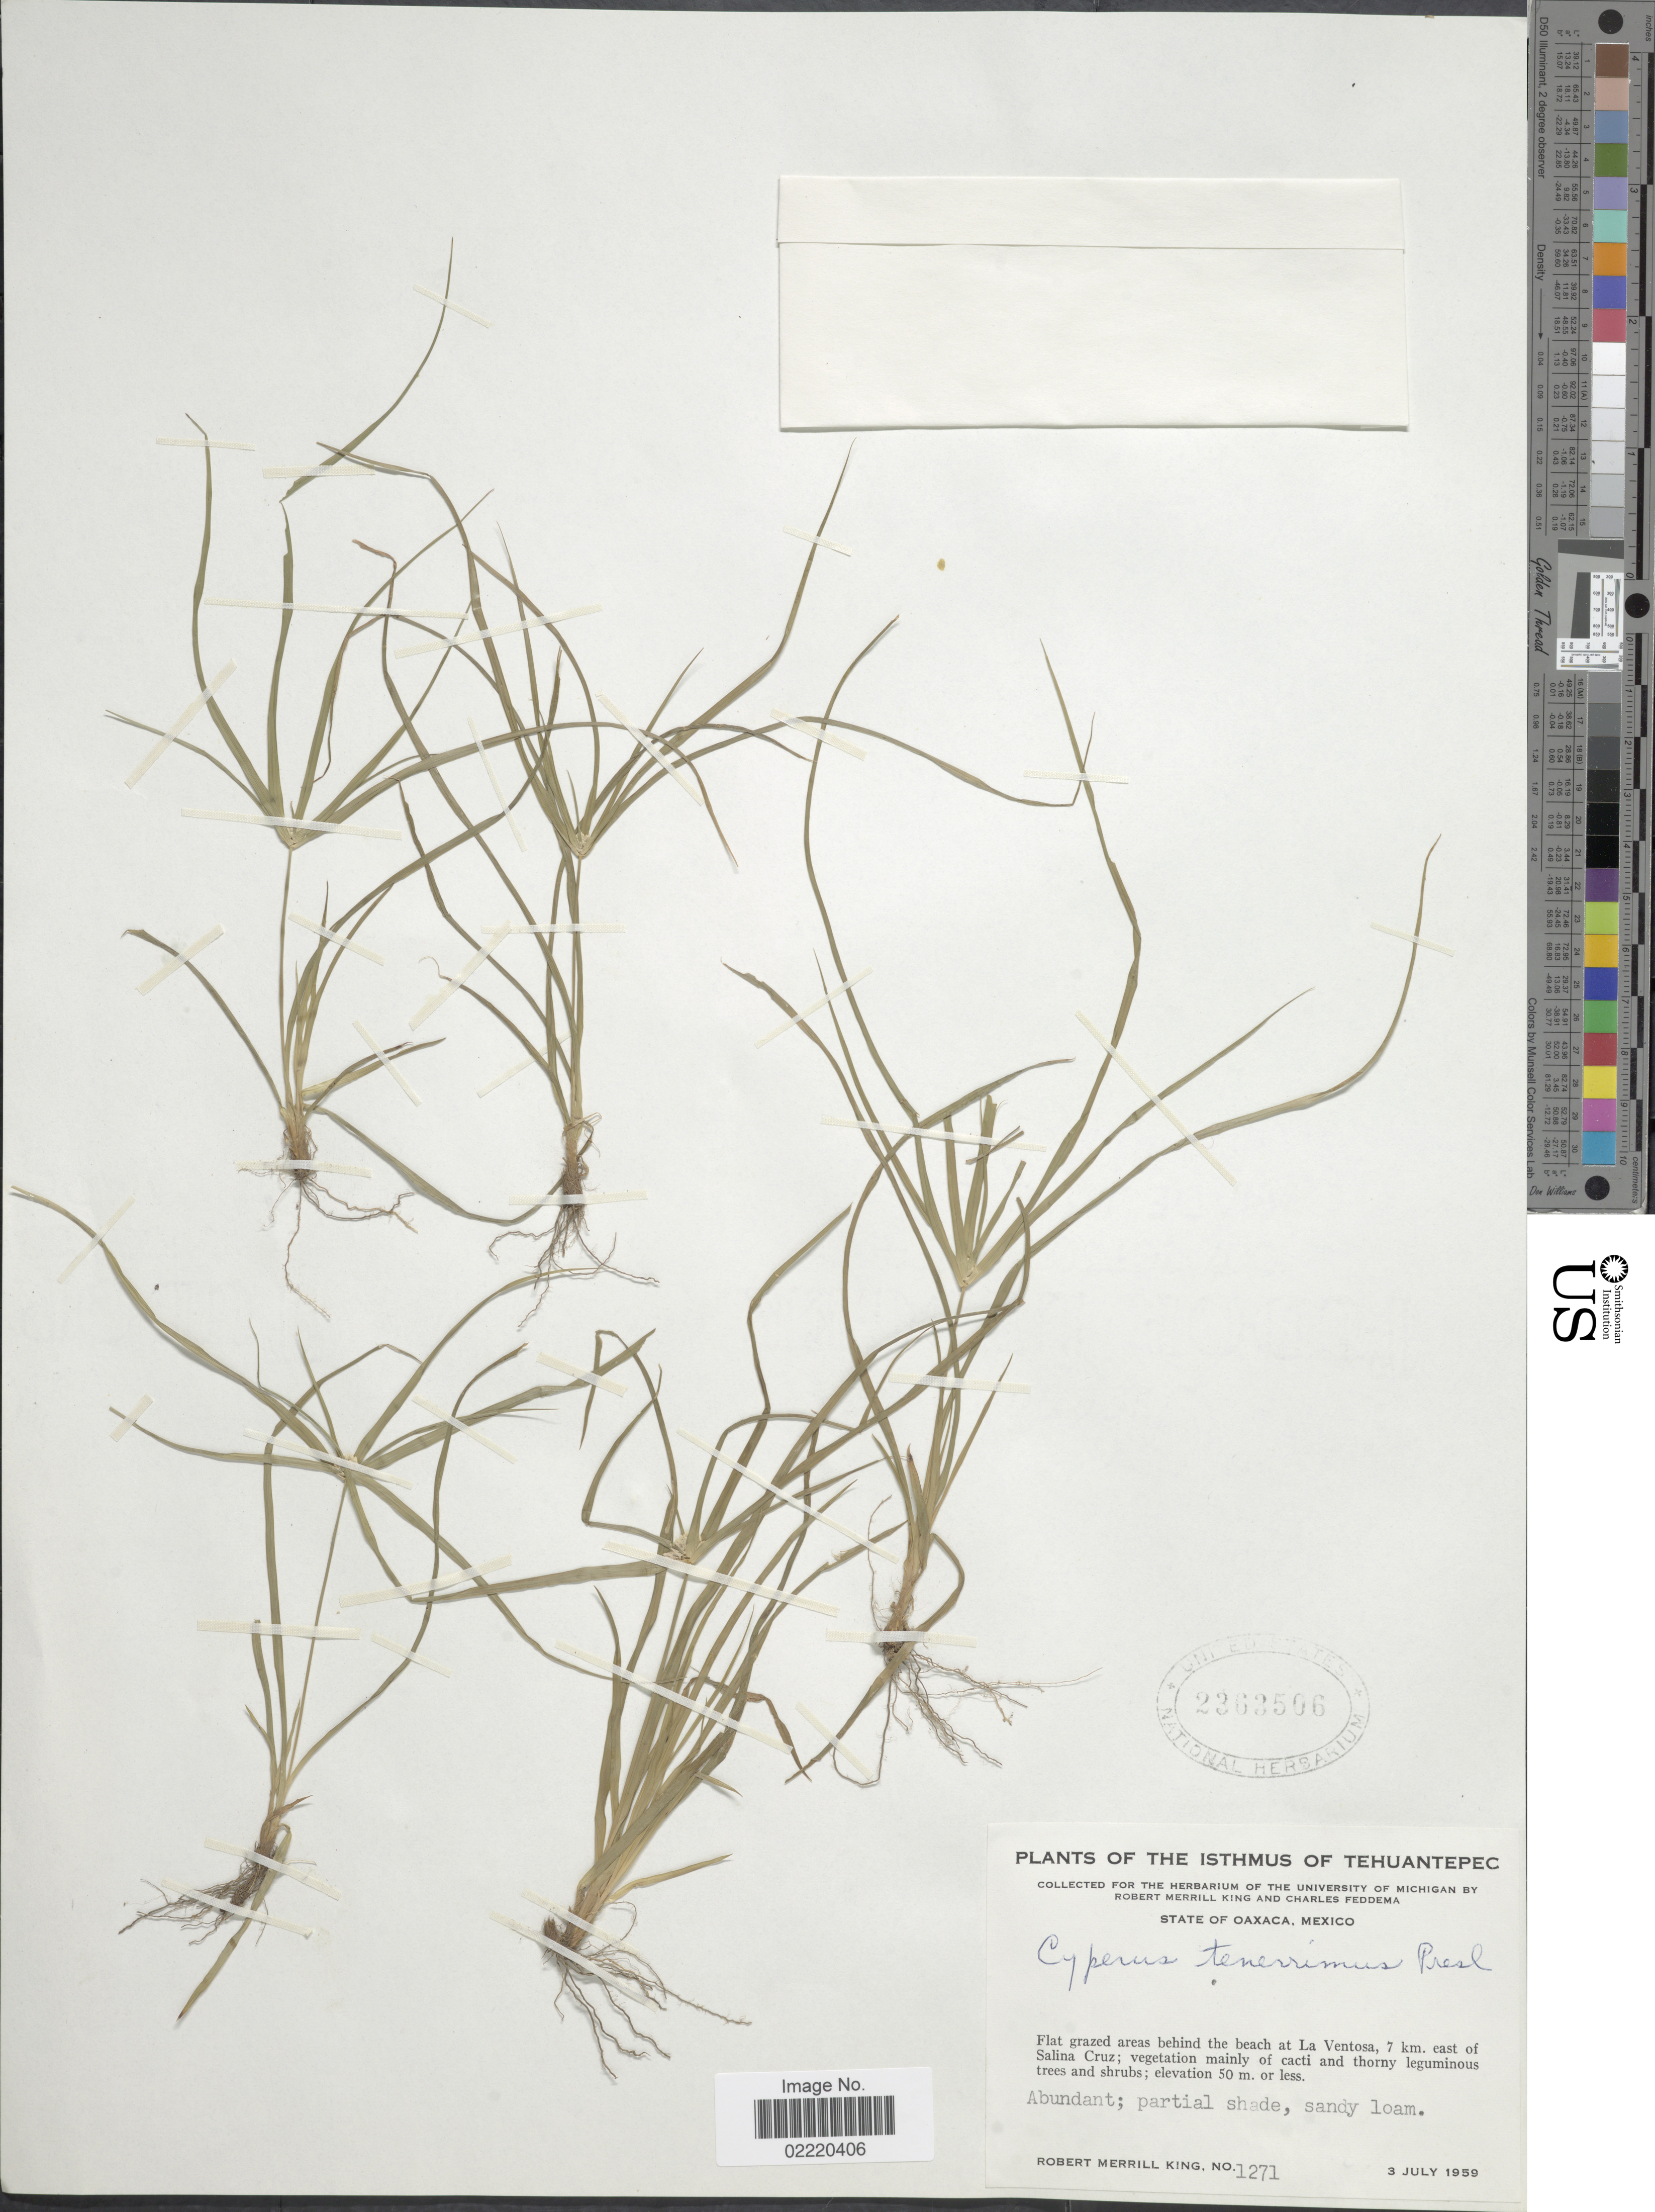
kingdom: Plantae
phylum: Tracheophyta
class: Liliopsida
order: Poales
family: Cyperaceae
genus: Cyperus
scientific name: Cyperus tenerrimus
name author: J. Presl & C. Presl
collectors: R. M. King & C. Feddema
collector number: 1271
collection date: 1959-07-03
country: Mexico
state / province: Oaxaca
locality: The Isthmus of Tehuantepec, flat grazed area behind the beach at La Ventosa, 7 km. east of Salina Cruz.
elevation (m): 50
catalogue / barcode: US 2363506